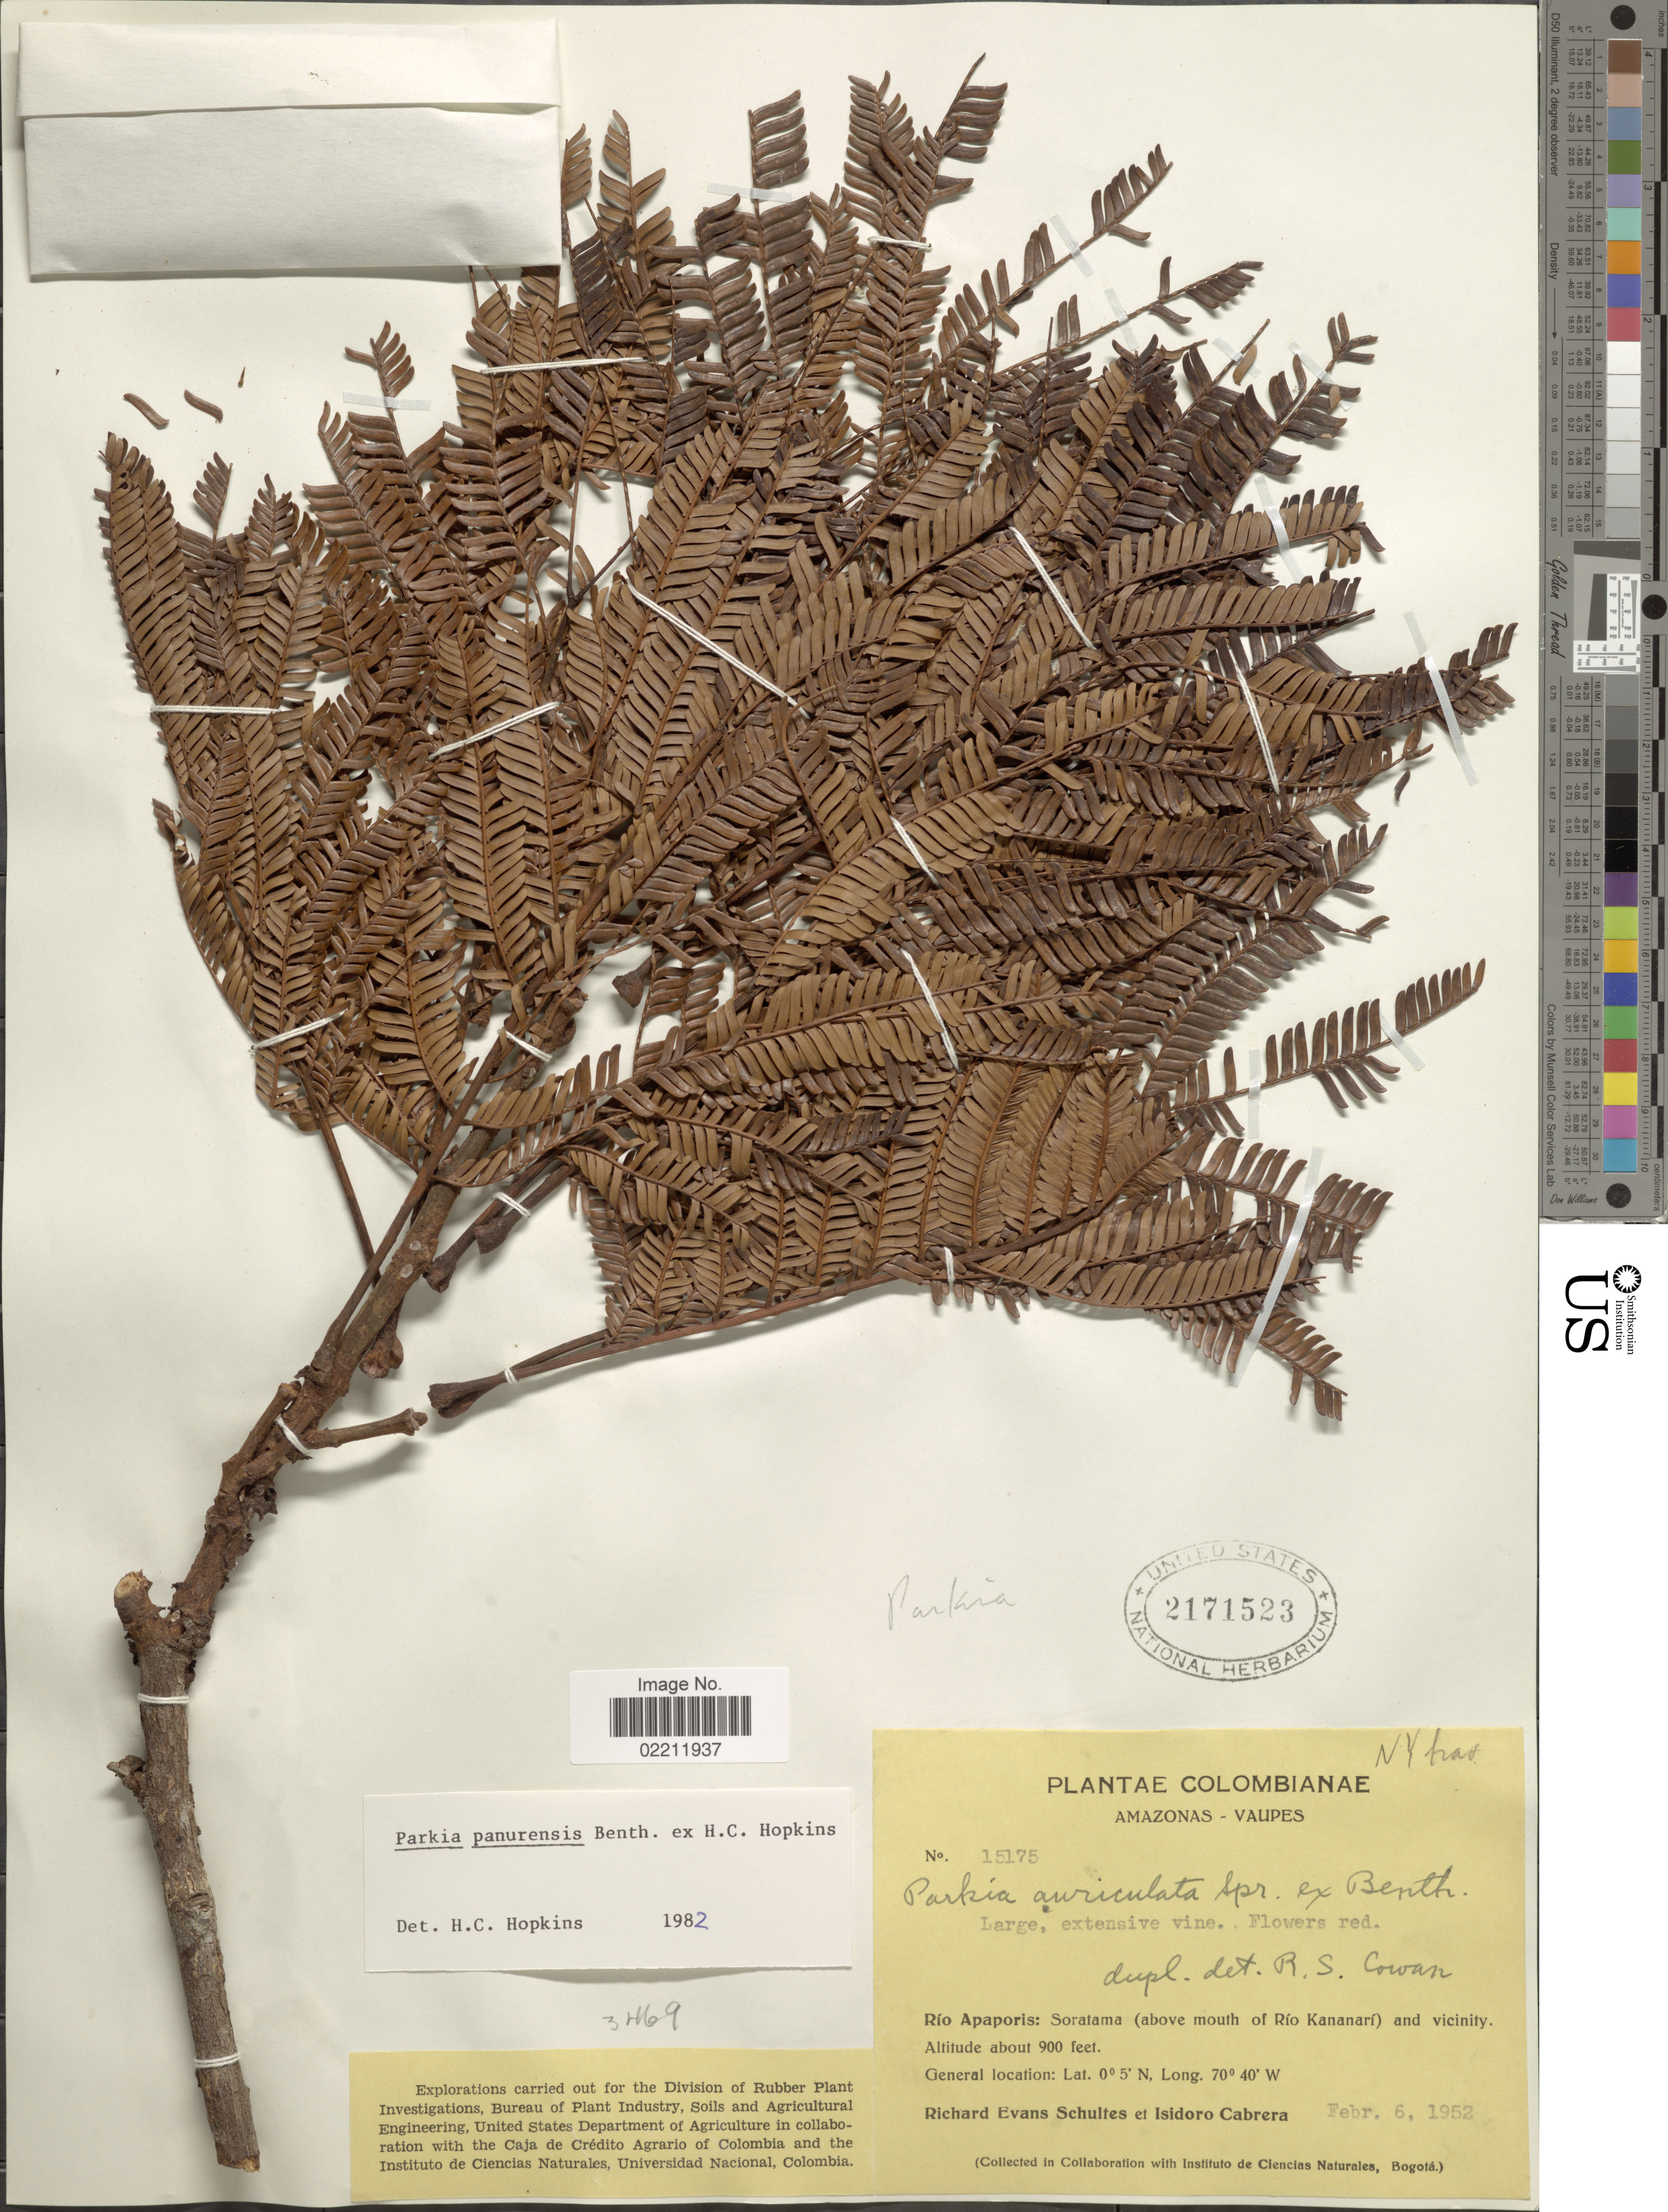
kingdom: Plantae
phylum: Tracheophyta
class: Magnoliopsida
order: Fabales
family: Fabaceae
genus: Parkia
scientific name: Parkia panurensis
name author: Benth.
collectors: R. E. Schultes & I. Cabrera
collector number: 15175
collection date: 1952-02-06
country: Colombia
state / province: Vaupés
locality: Amazonas - vaupes, Rio Apaporis: Soratama (above mouth of Rio Kananari) and vicinity.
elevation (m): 274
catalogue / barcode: US 2171523